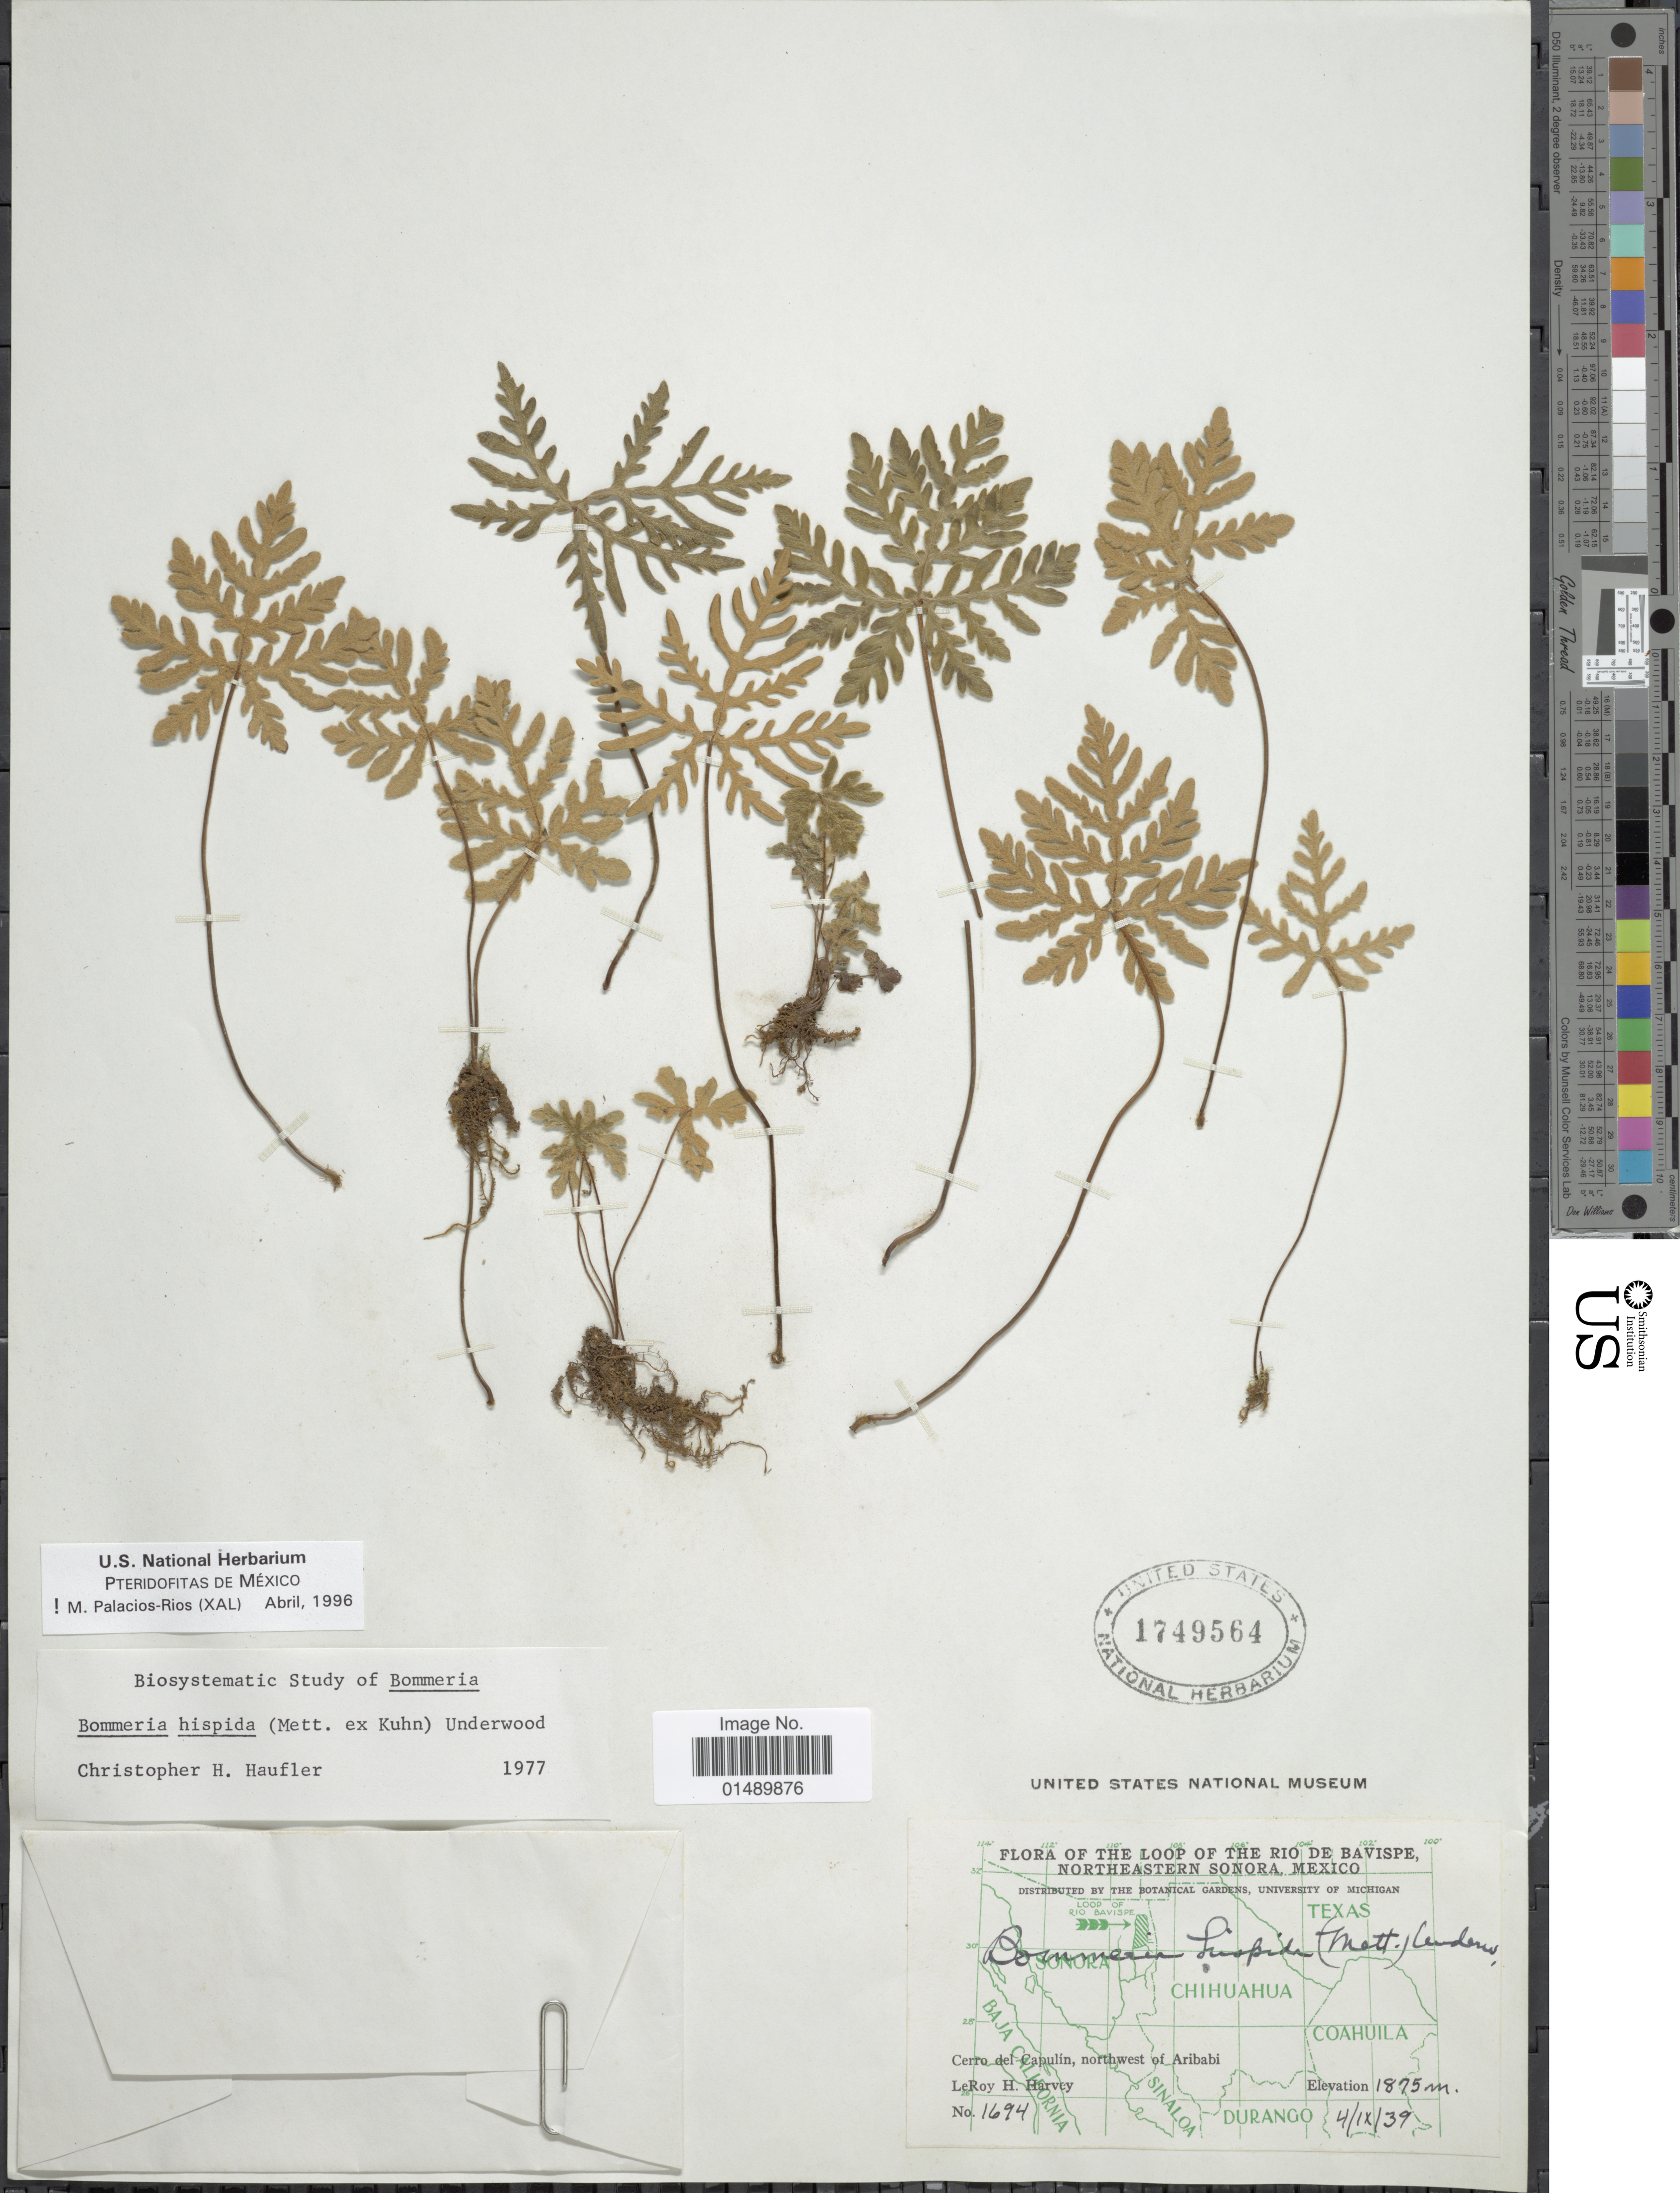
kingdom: Plantae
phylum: Tracheophyta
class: Polypodiopsida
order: Polypodiales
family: Pteridaceae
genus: Bommeria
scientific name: Bommeria hispida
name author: (Mett. ex Kuhn) Underw.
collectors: L. H. Harvey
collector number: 1694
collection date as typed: Transcribed d/m/y: 4/9/39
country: Mexico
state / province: Sonora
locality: Mexico, the loop of the Rio de Bavispe, northeastern Sonora, Cerro del Capulan, nortwest of Aribabi.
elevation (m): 1875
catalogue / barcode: US 1749564